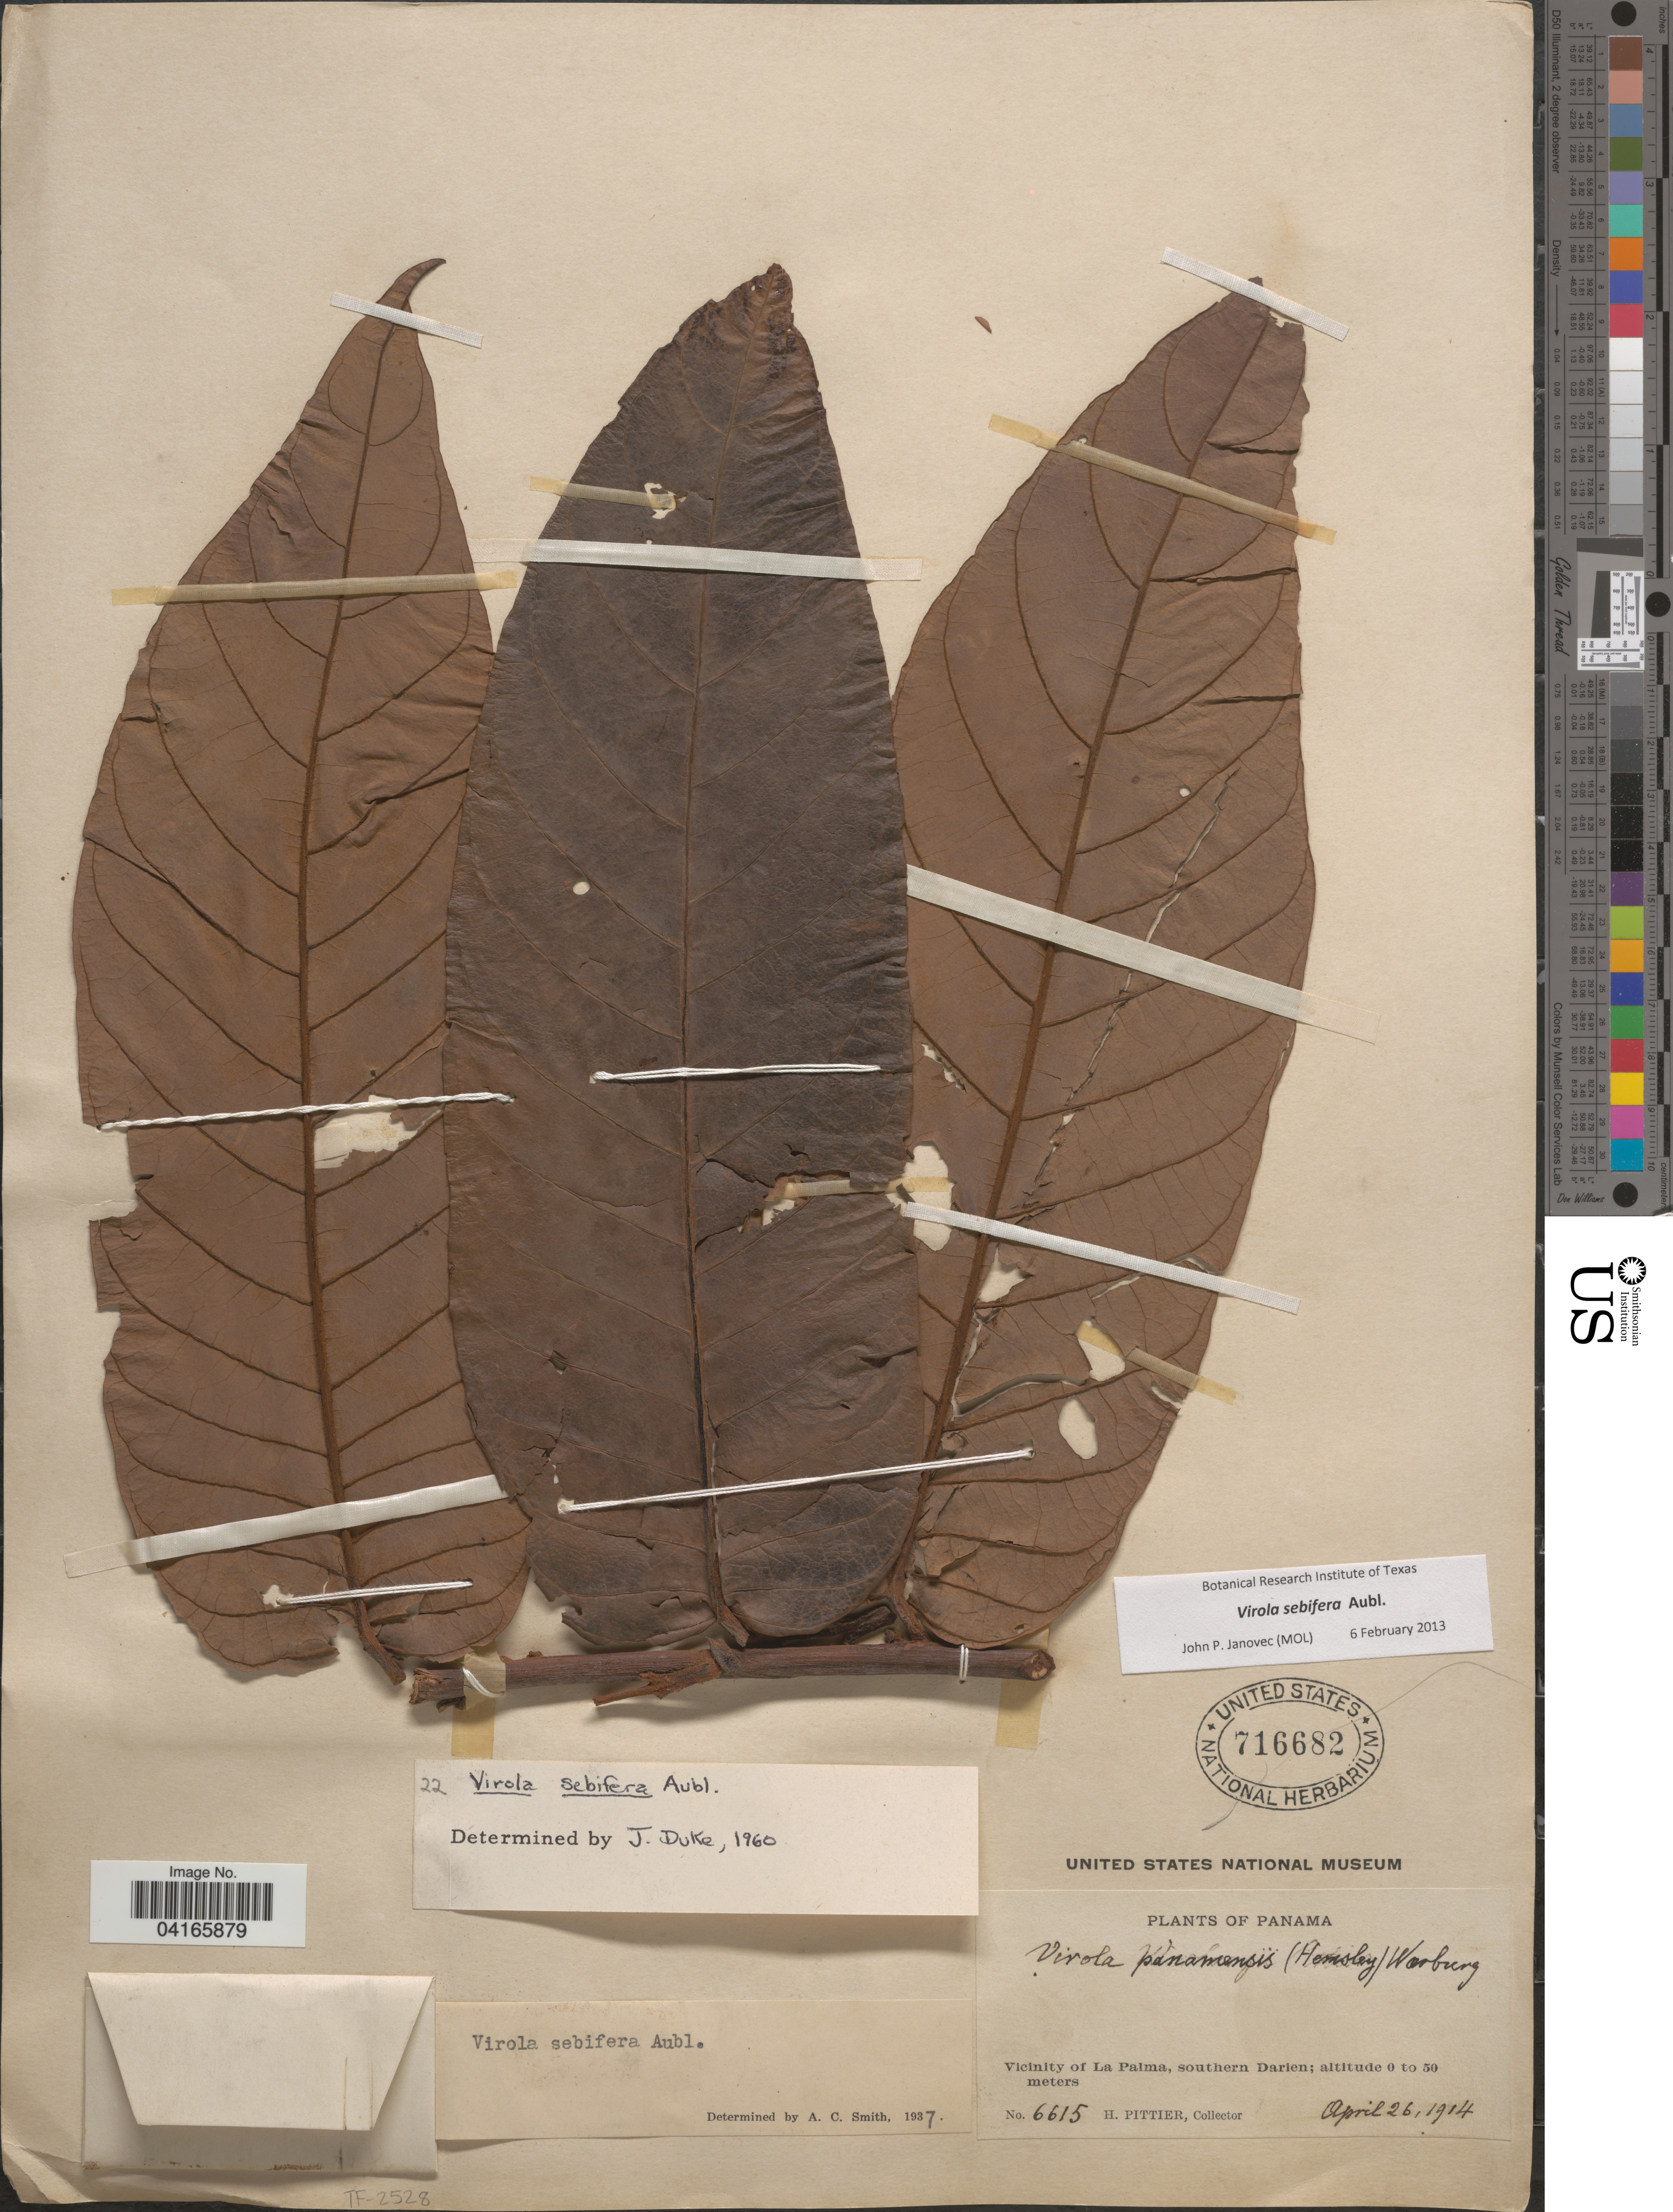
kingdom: Plantae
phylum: Tracheophyta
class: Magnoliopsida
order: Magnoliales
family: Myristicaceae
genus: Virola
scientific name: Virola sebifera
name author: Aubl.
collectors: H. F. Pittier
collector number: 6615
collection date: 1914-04-26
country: Panama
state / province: Darien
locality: Vicinity of La Palma, southern Darien.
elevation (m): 0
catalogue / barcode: US 716682